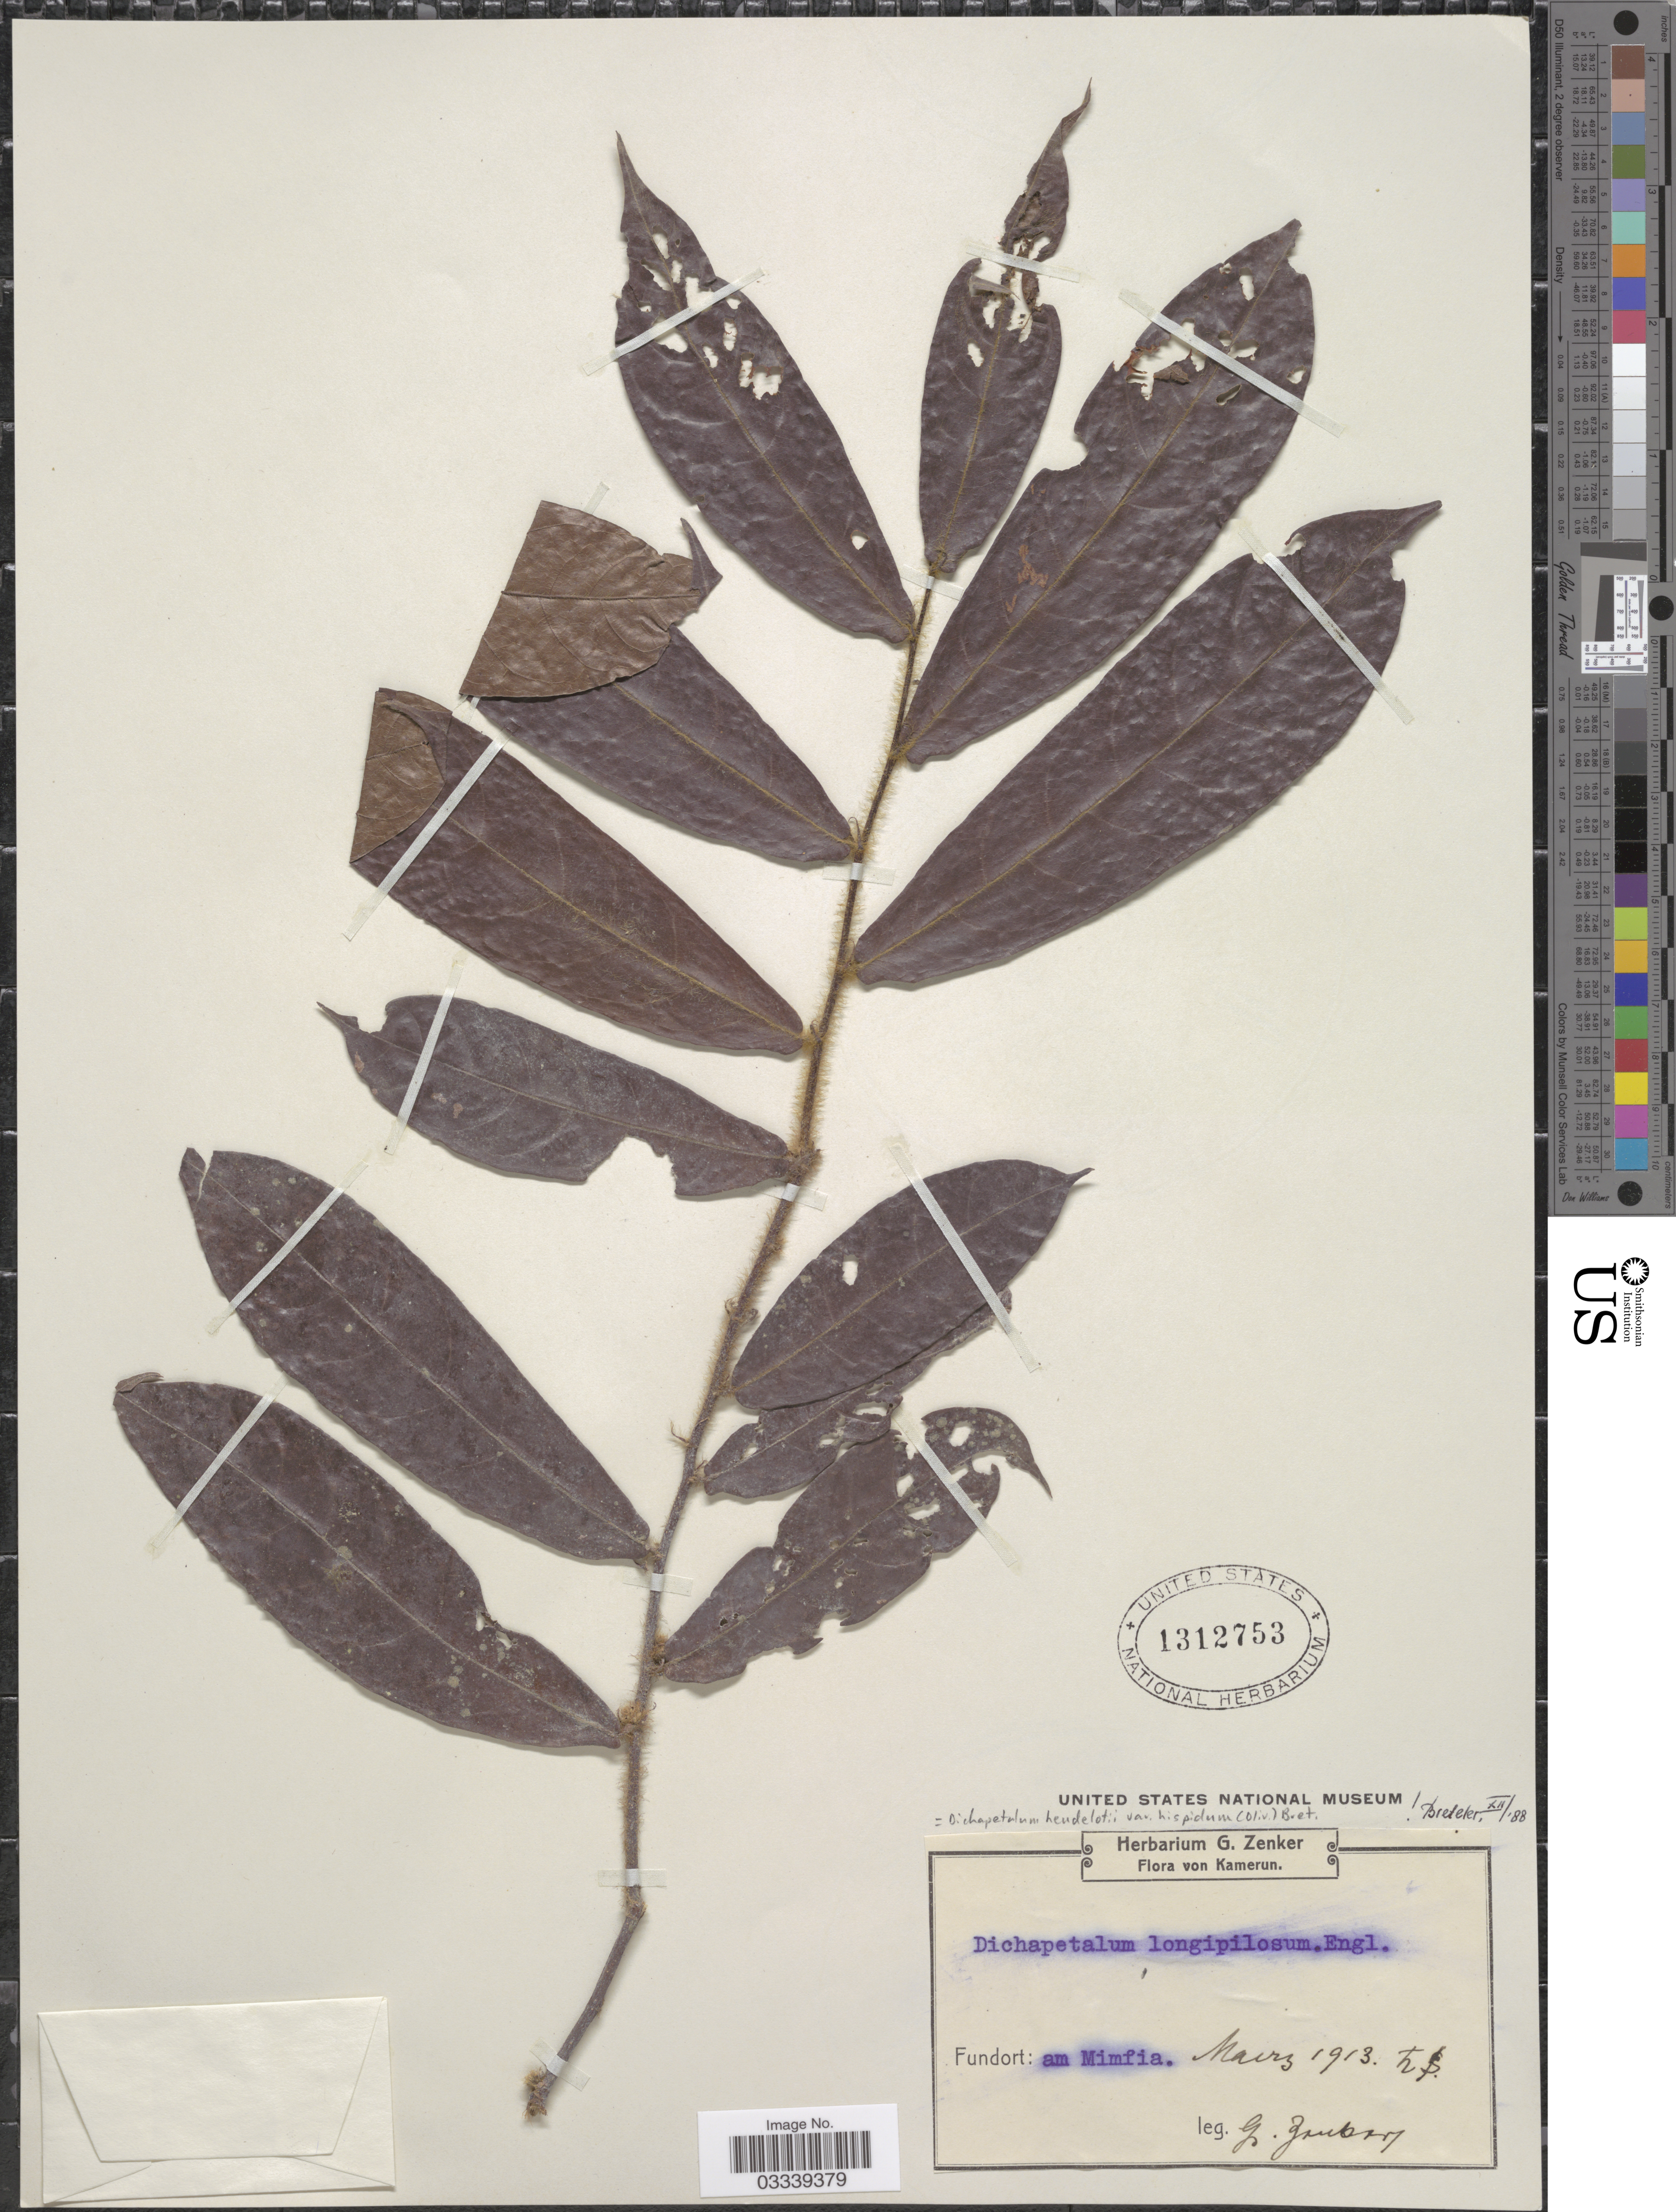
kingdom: Plantae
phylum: Tracheophyta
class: Magnoliopsida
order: Malpighiales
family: Dichapetalaceae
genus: Dichapetalum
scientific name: Dichapetalum heudelotii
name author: (Planch. ex Oliv.) Baill.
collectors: G. A. Zenker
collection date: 1913-03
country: Cameroon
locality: Kamerun, am Mimfia.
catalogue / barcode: US 1312753